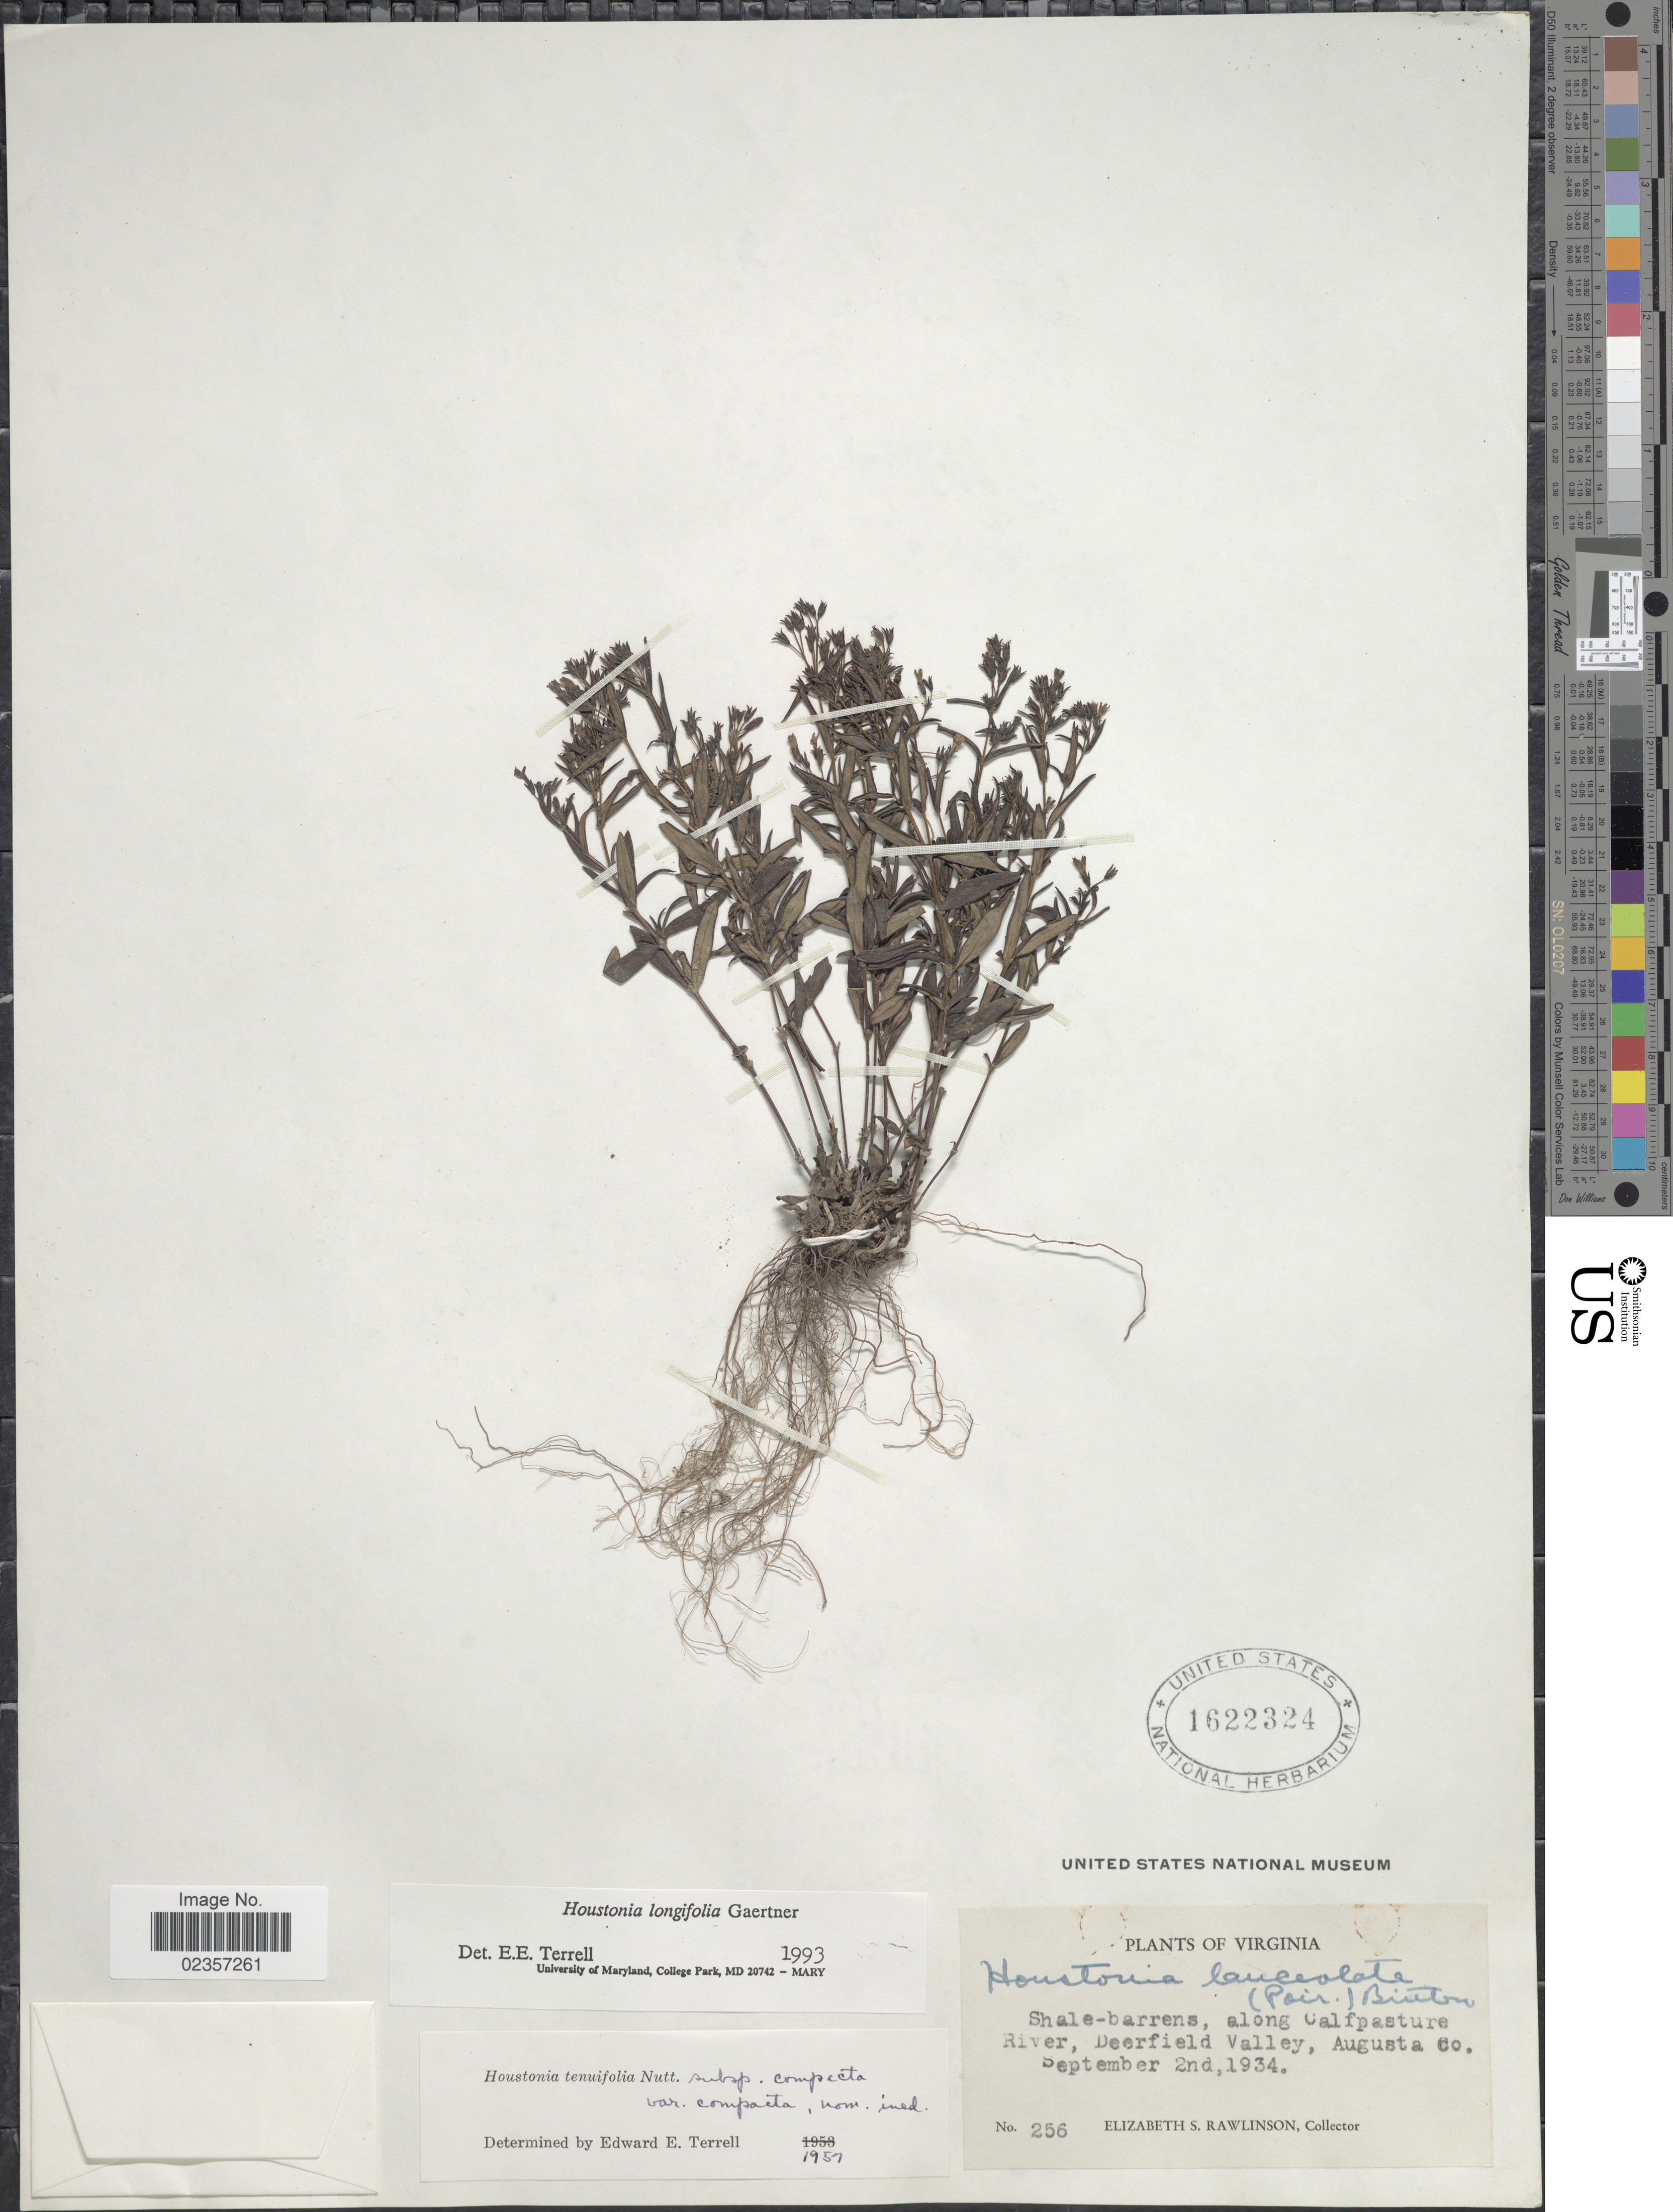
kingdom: Plantae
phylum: Tracheophyta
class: Magnoliopsida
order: Gentianales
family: Rubiaceae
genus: Houstonia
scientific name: Houstonia longifolia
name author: Gaertn.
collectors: E. S. Rawlinson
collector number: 256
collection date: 1934-09-02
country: United States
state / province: Virginia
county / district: Augusta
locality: Along Calfpasture River, Deerfield Valley, Augusta Co.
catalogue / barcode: US 1622324